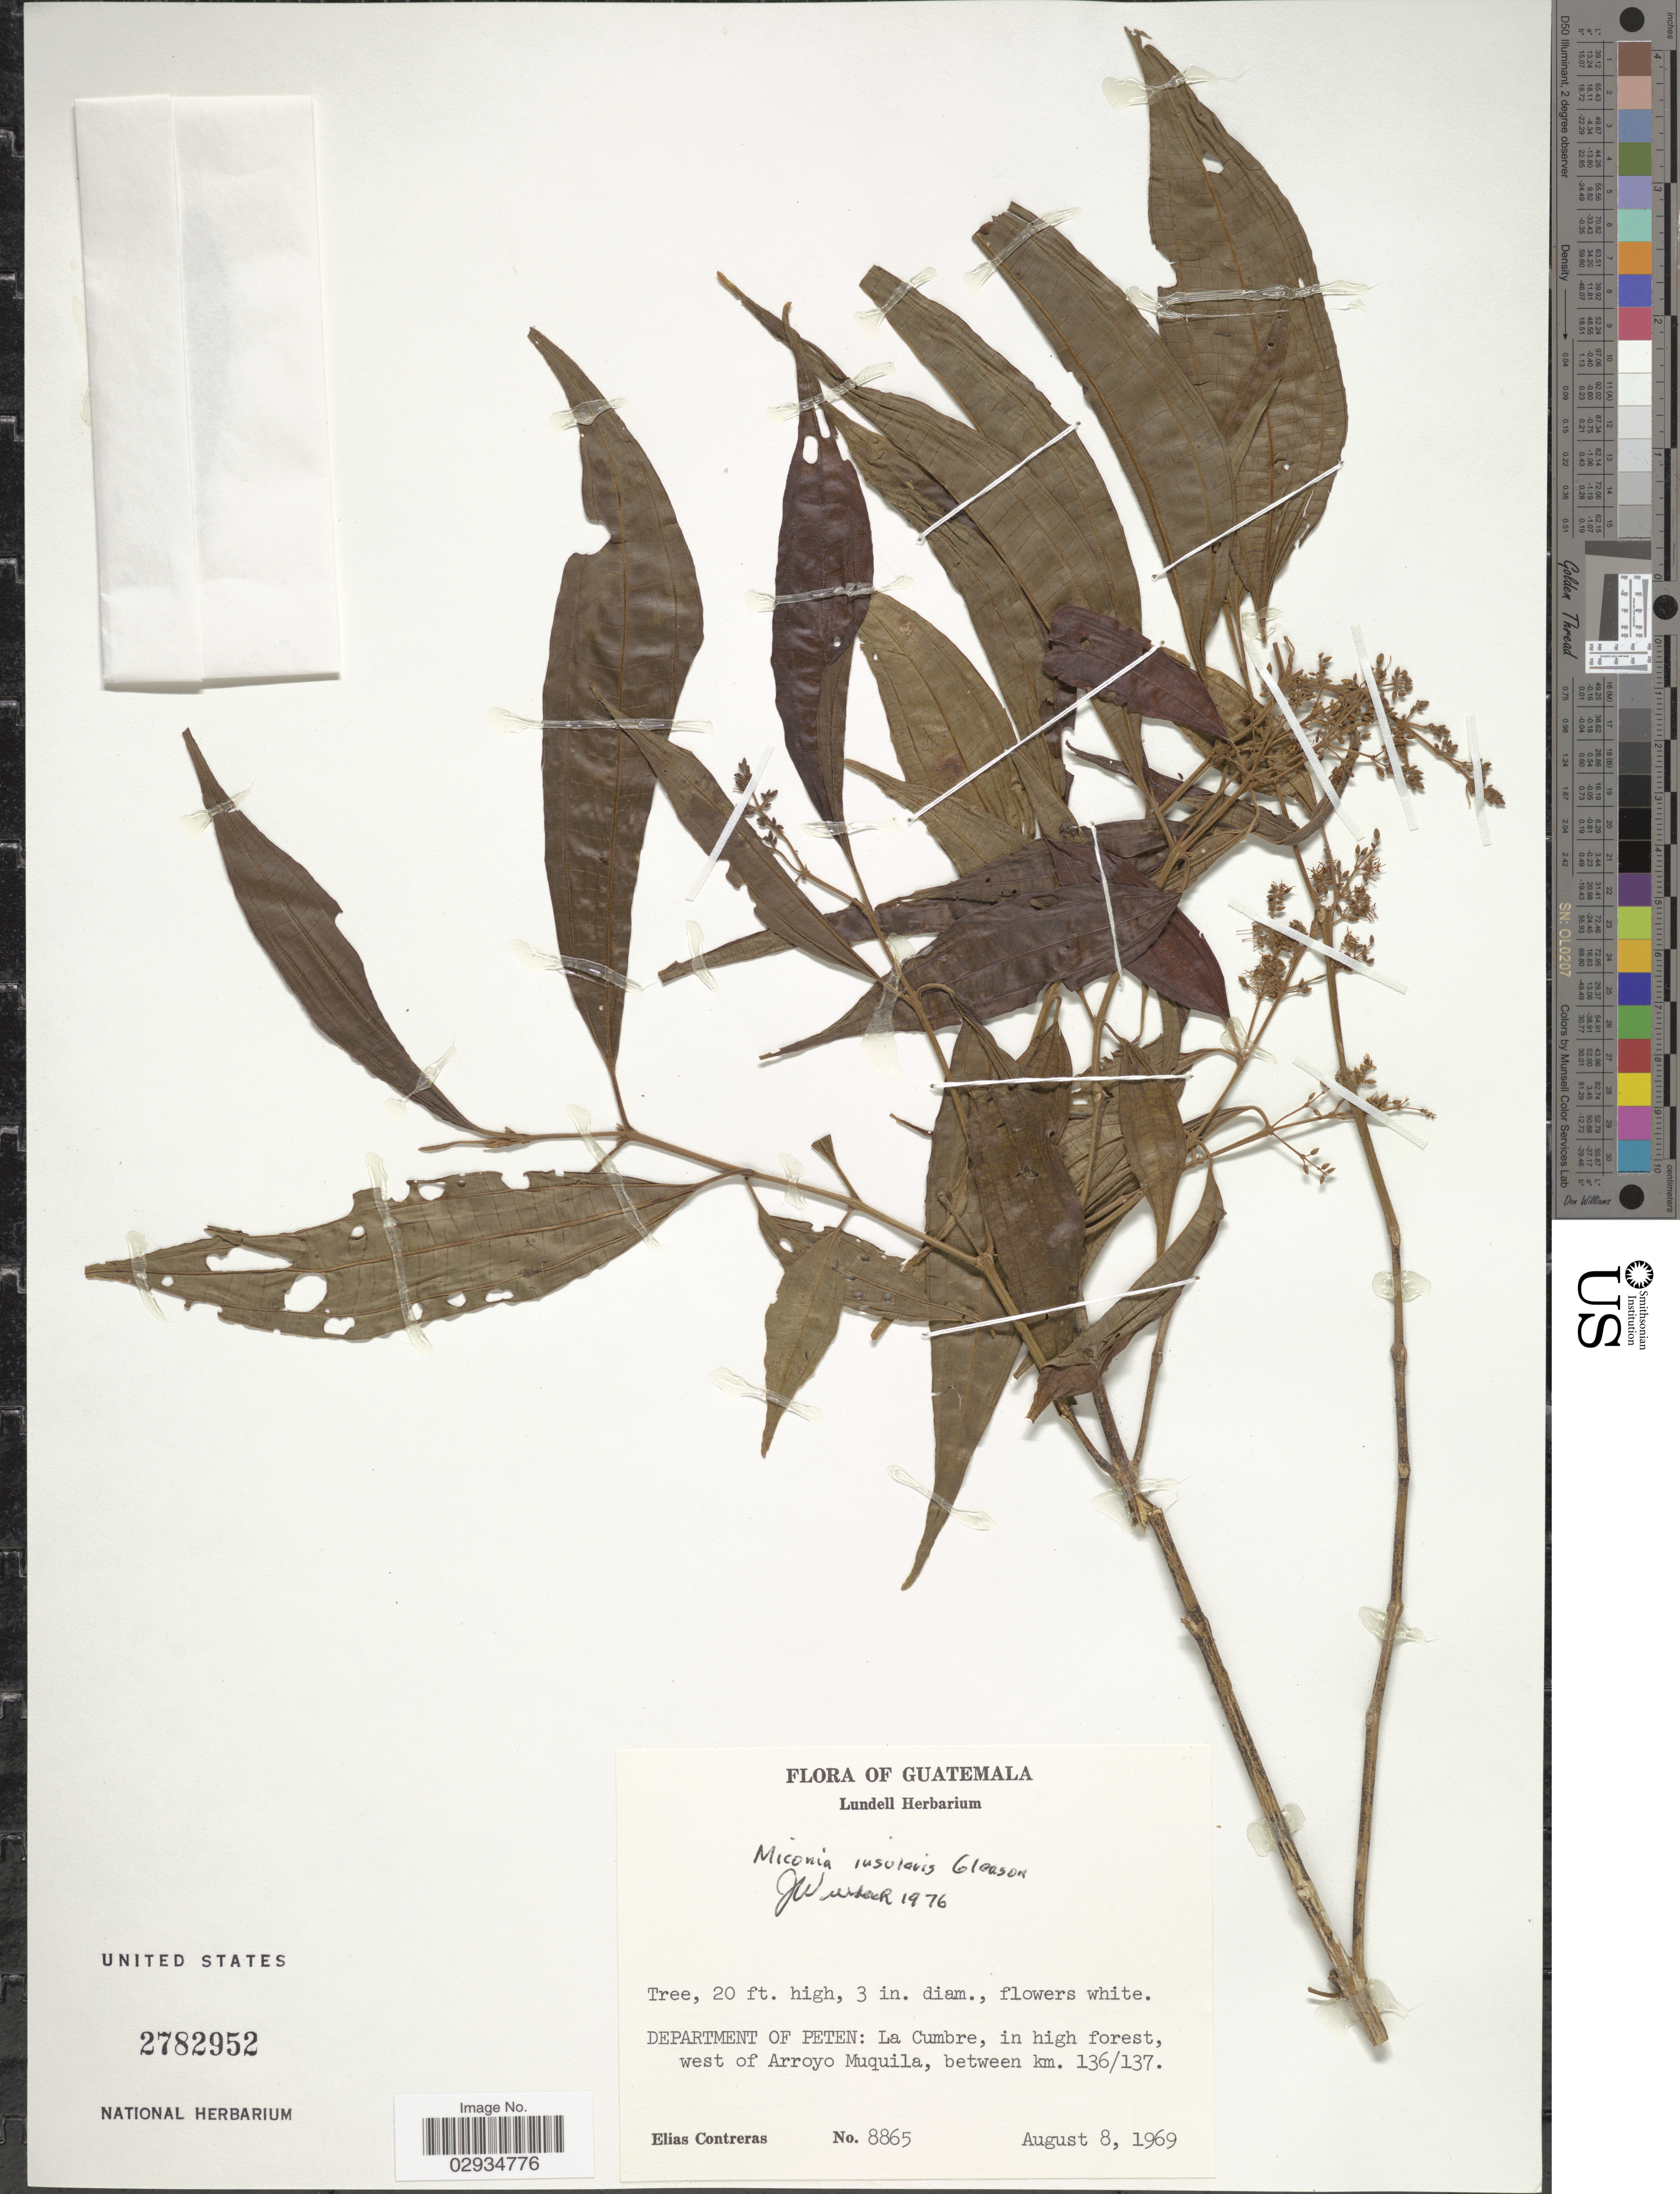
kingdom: Plantae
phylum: Tracheophyta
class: Magnoliopsida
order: Myrtales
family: Melastomataceae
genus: Miconia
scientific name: Miconia insularis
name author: Gleason in I.M. Johnst.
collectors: E. Contreras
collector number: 8865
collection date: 1969-08-08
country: Guatemala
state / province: El Petén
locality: Department of Peten: La Cumbre, west of Arroyo Muquila, between km. 136/137.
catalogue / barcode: US 2782952